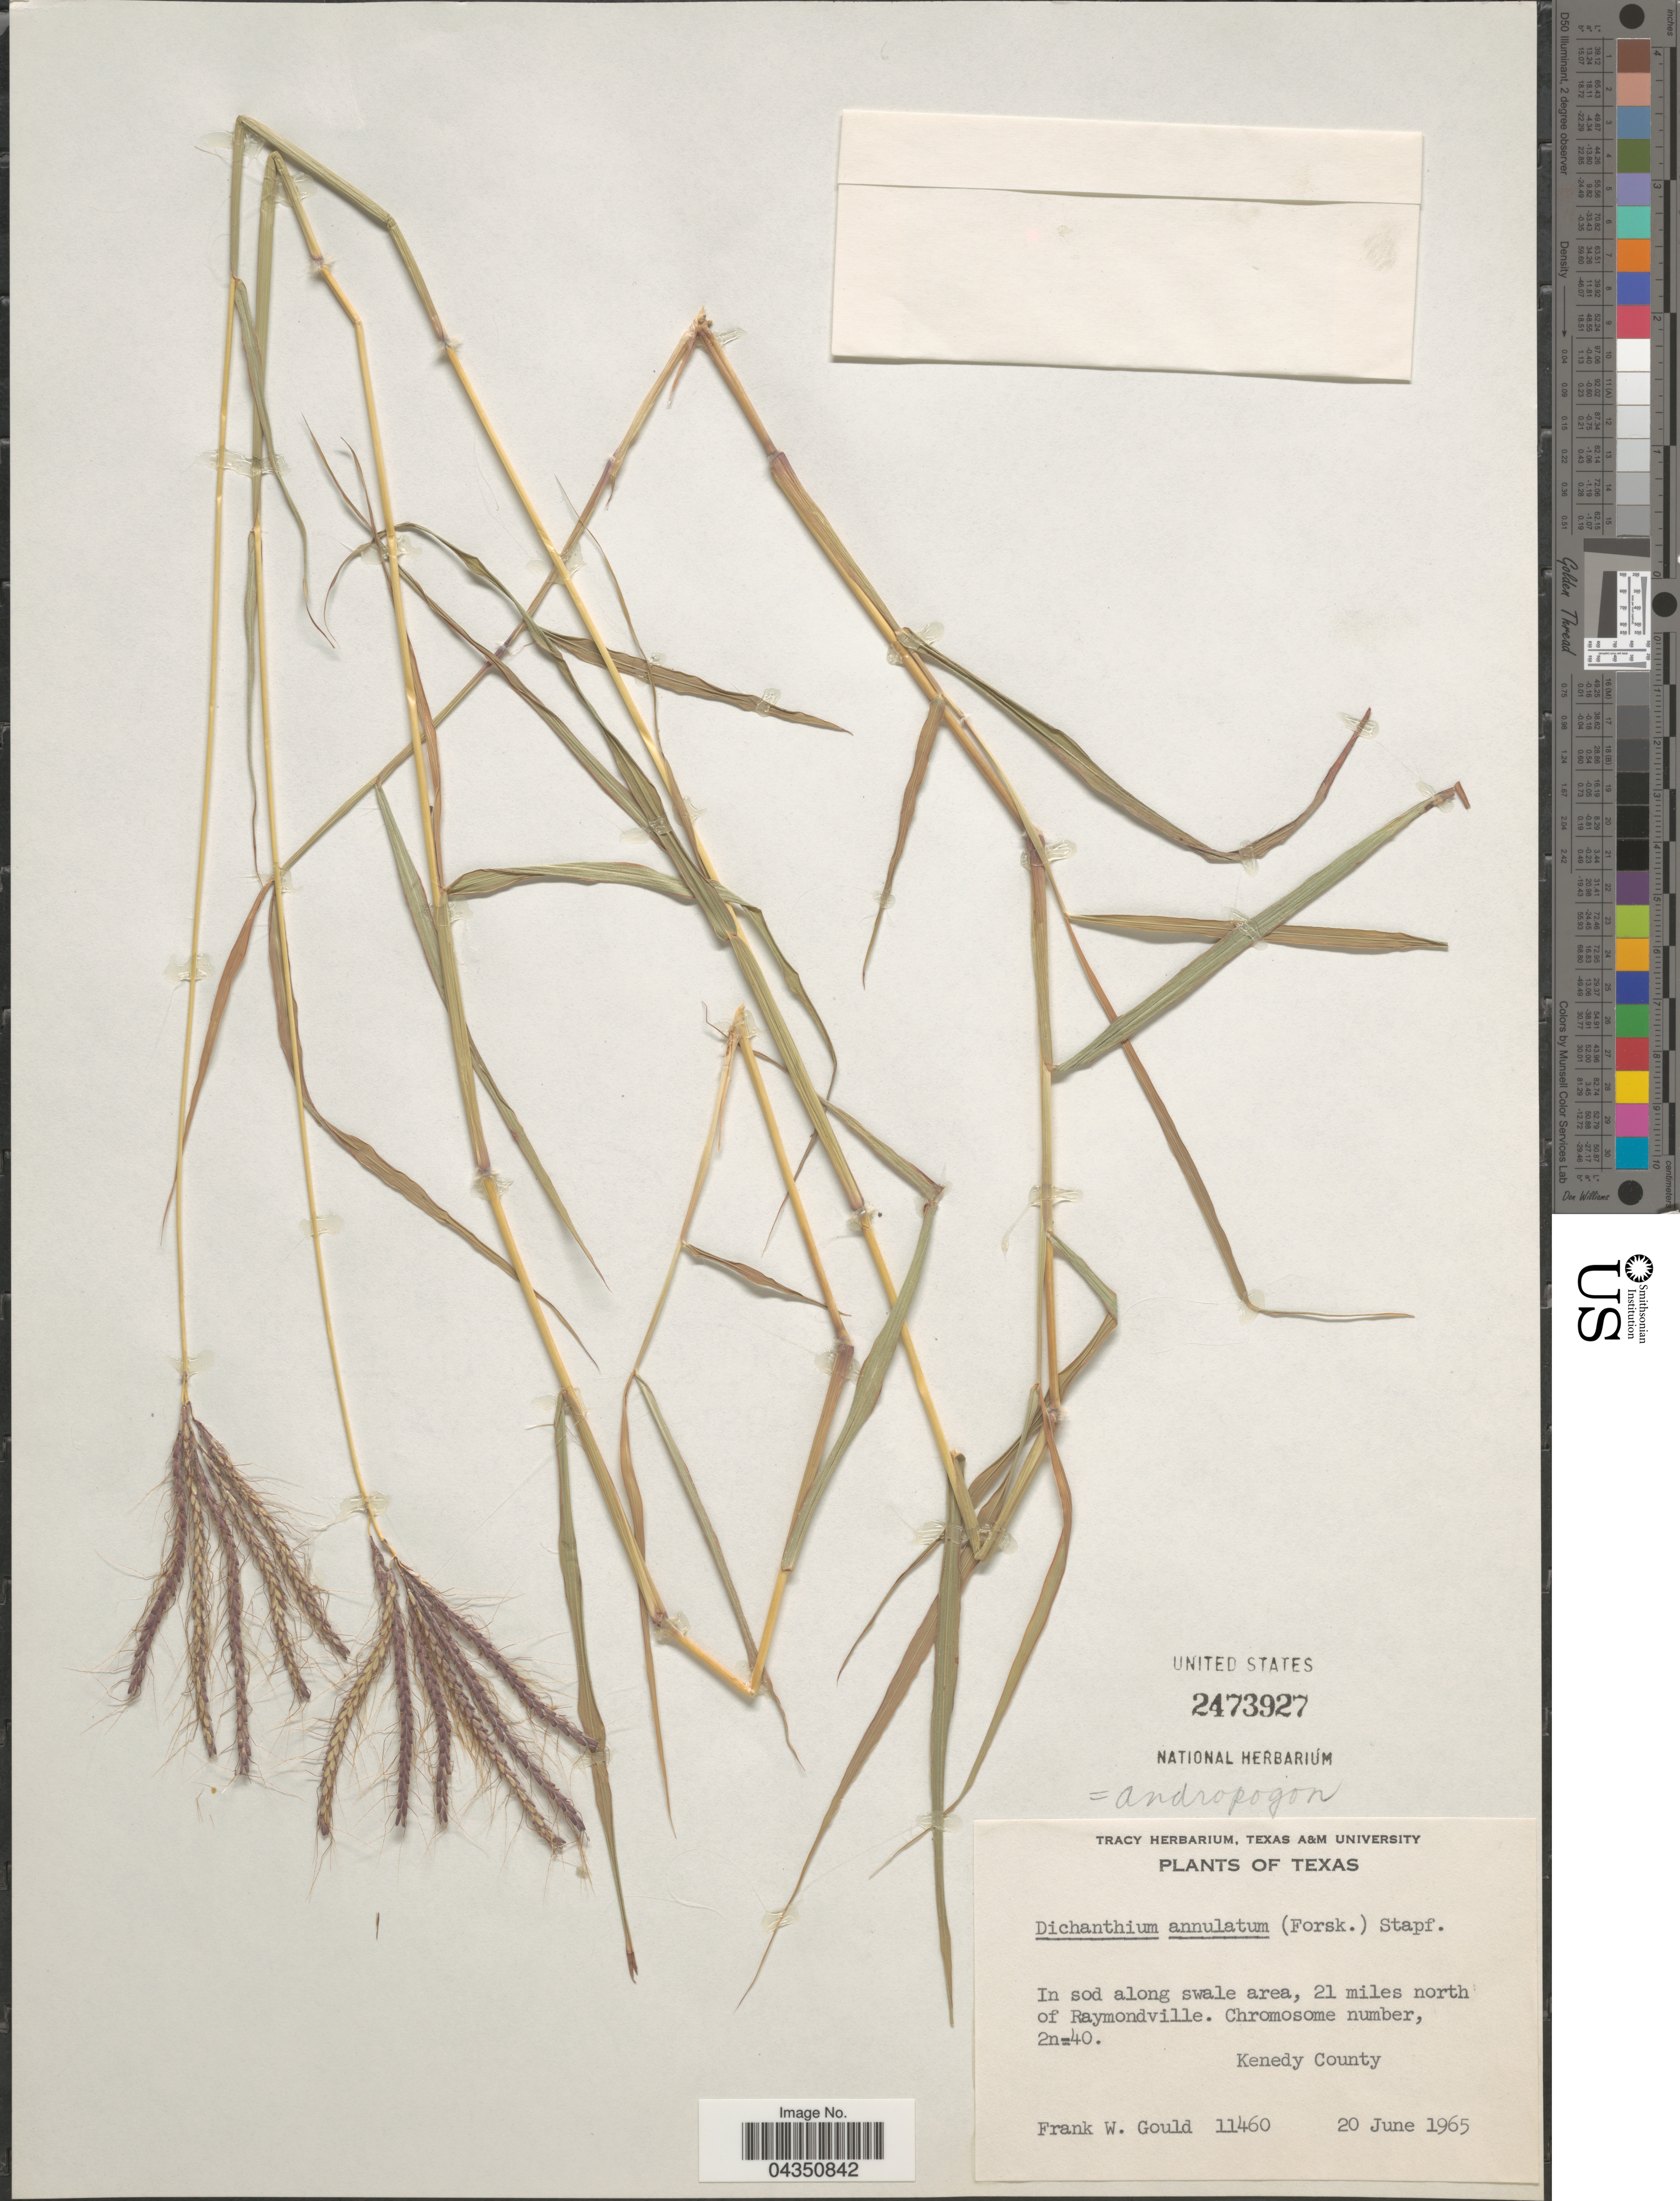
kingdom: Plantae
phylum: Tracheophyta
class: Liliopsida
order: Poales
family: Poaceae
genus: Dichanthium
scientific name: Dichanthium annulatum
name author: (Forssk.) Stapf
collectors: F. W. Gould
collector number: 11460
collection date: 1965-06-20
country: United States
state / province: Texas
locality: In sod along swale area, 21 miles north of Raymondville. Kenedy County.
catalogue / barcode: US 2473927